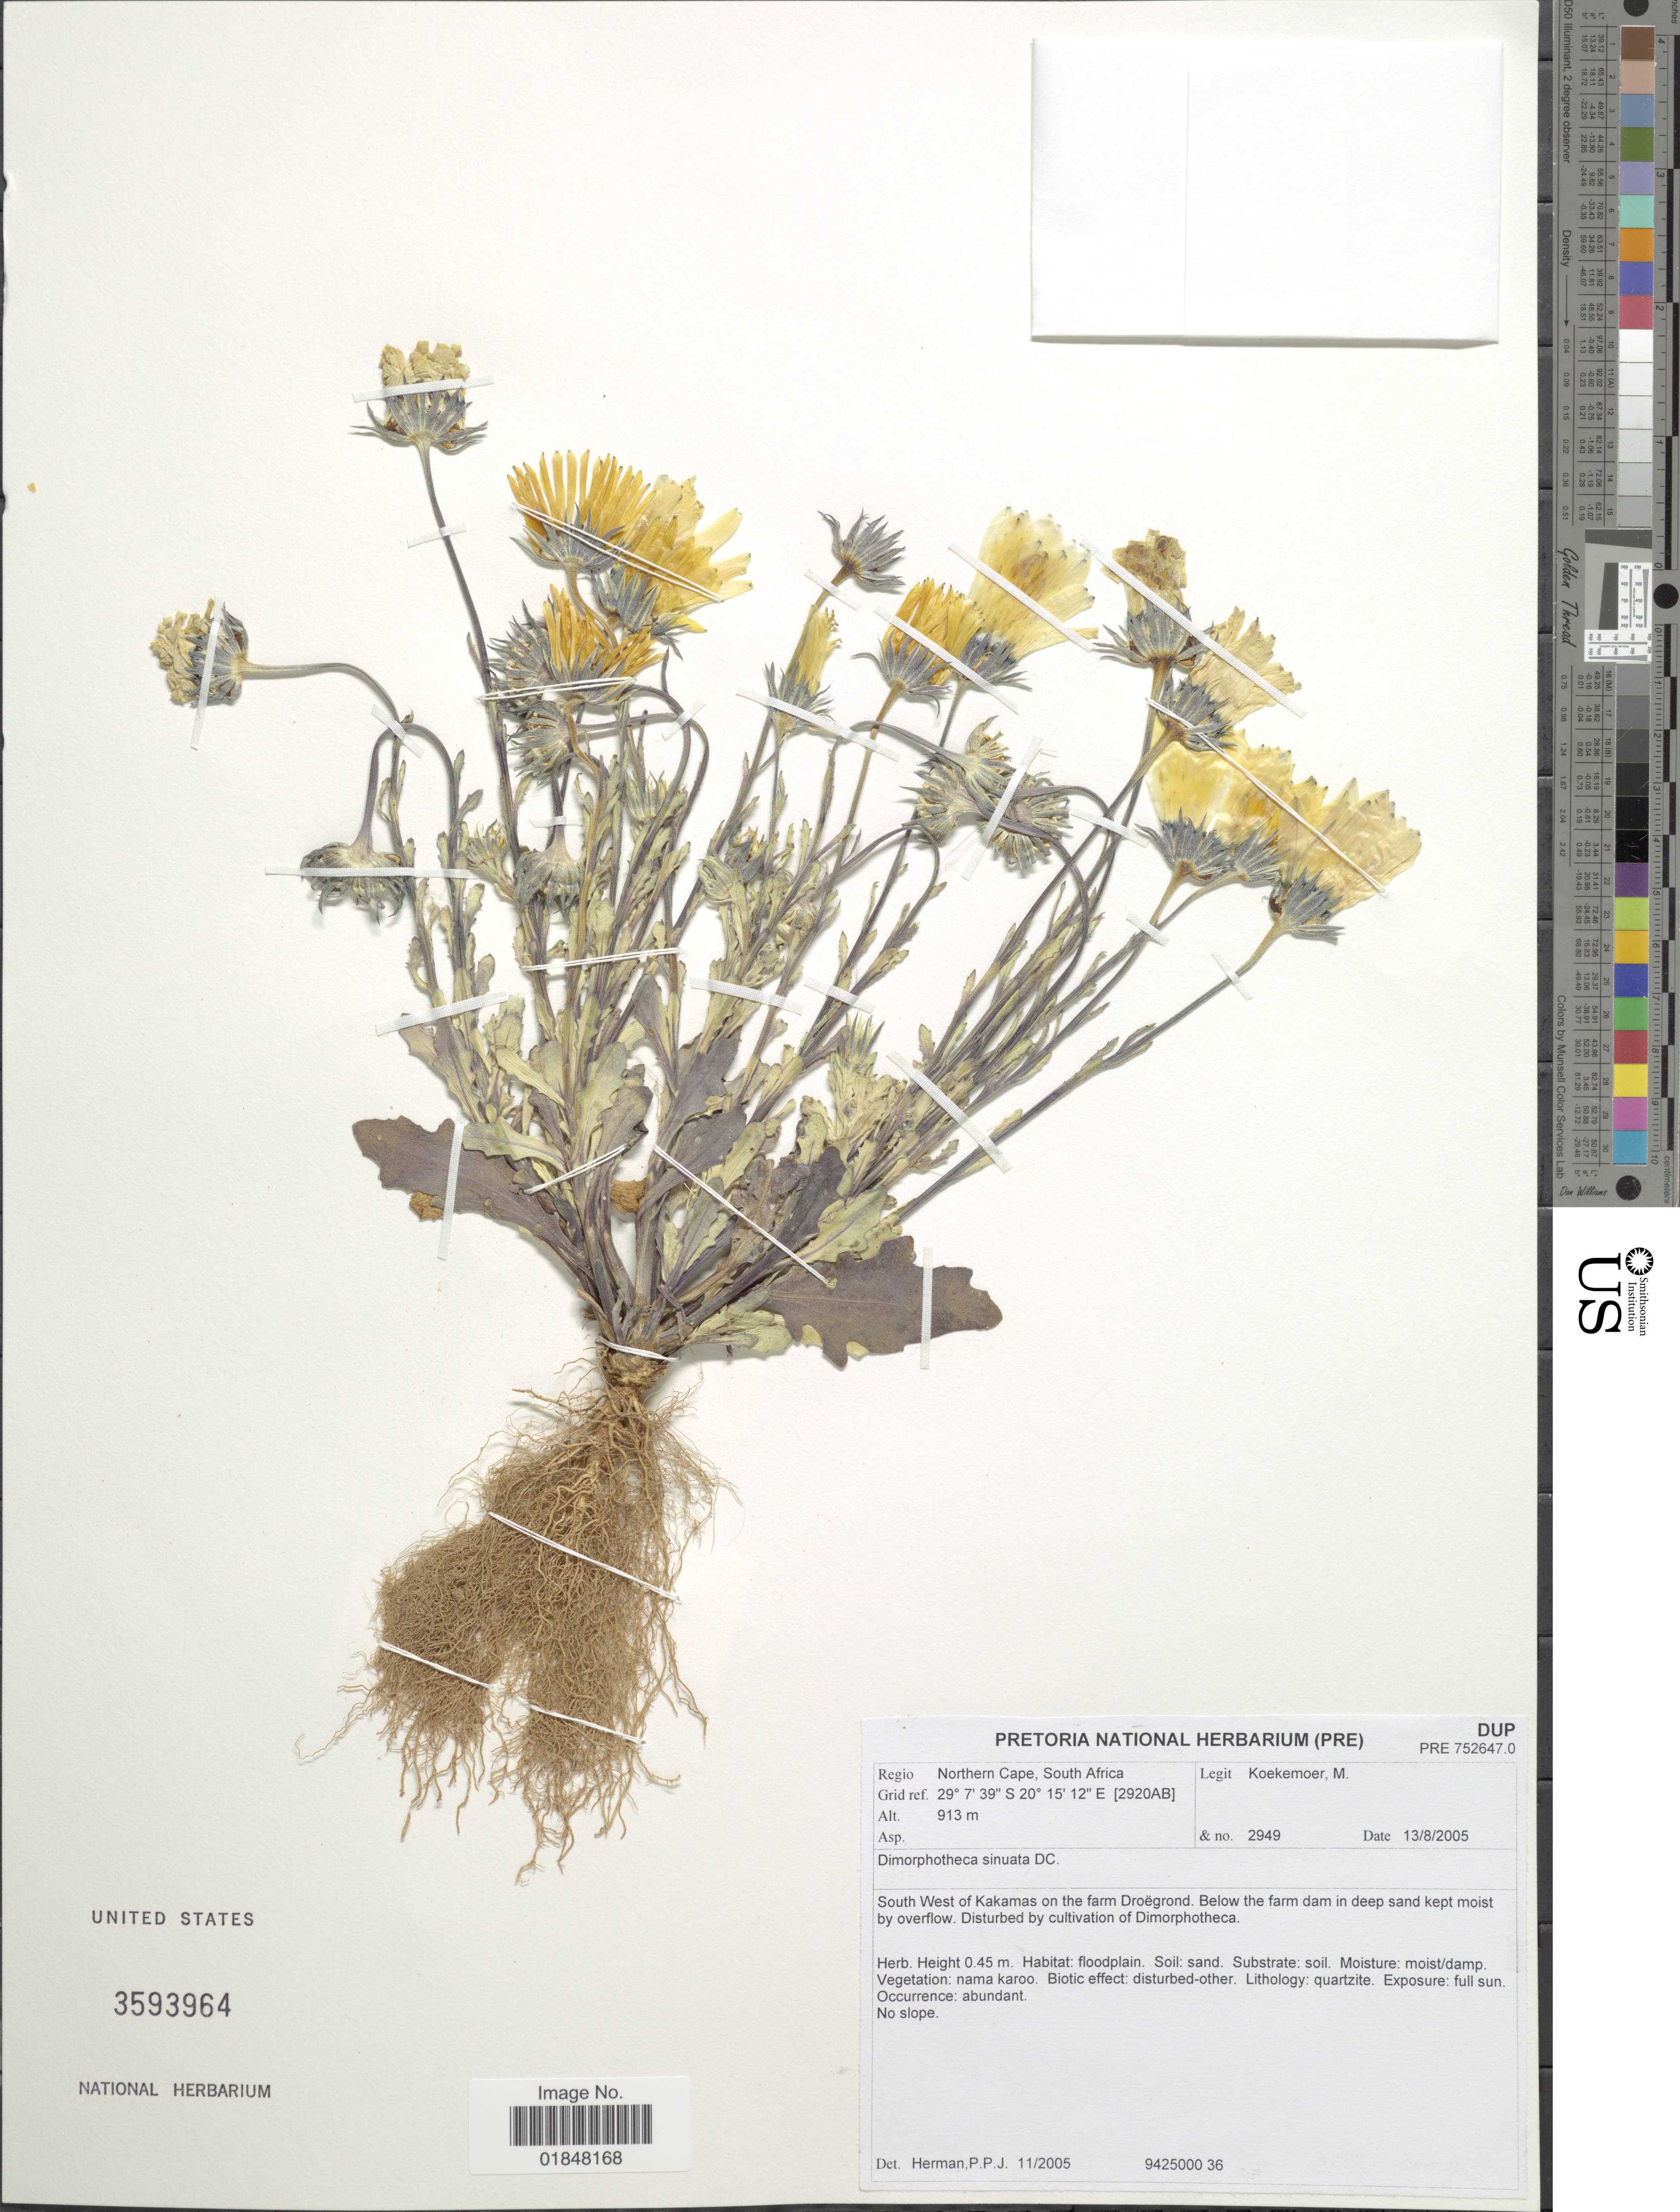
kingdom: Plantae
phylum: Tracheophyta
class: Magnoliopsida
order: Asterales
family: Asteraceae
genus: Dimorphotheca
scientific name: Dimorphotheca sinuata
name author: DC.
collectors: M. Koekemoer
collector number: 2949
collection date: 2005-08-13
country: South Africa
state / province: Northern Cape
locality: South West of Kakamas on the farm Droegrond. (2920AB)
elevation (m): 913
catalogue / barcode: US 3593964